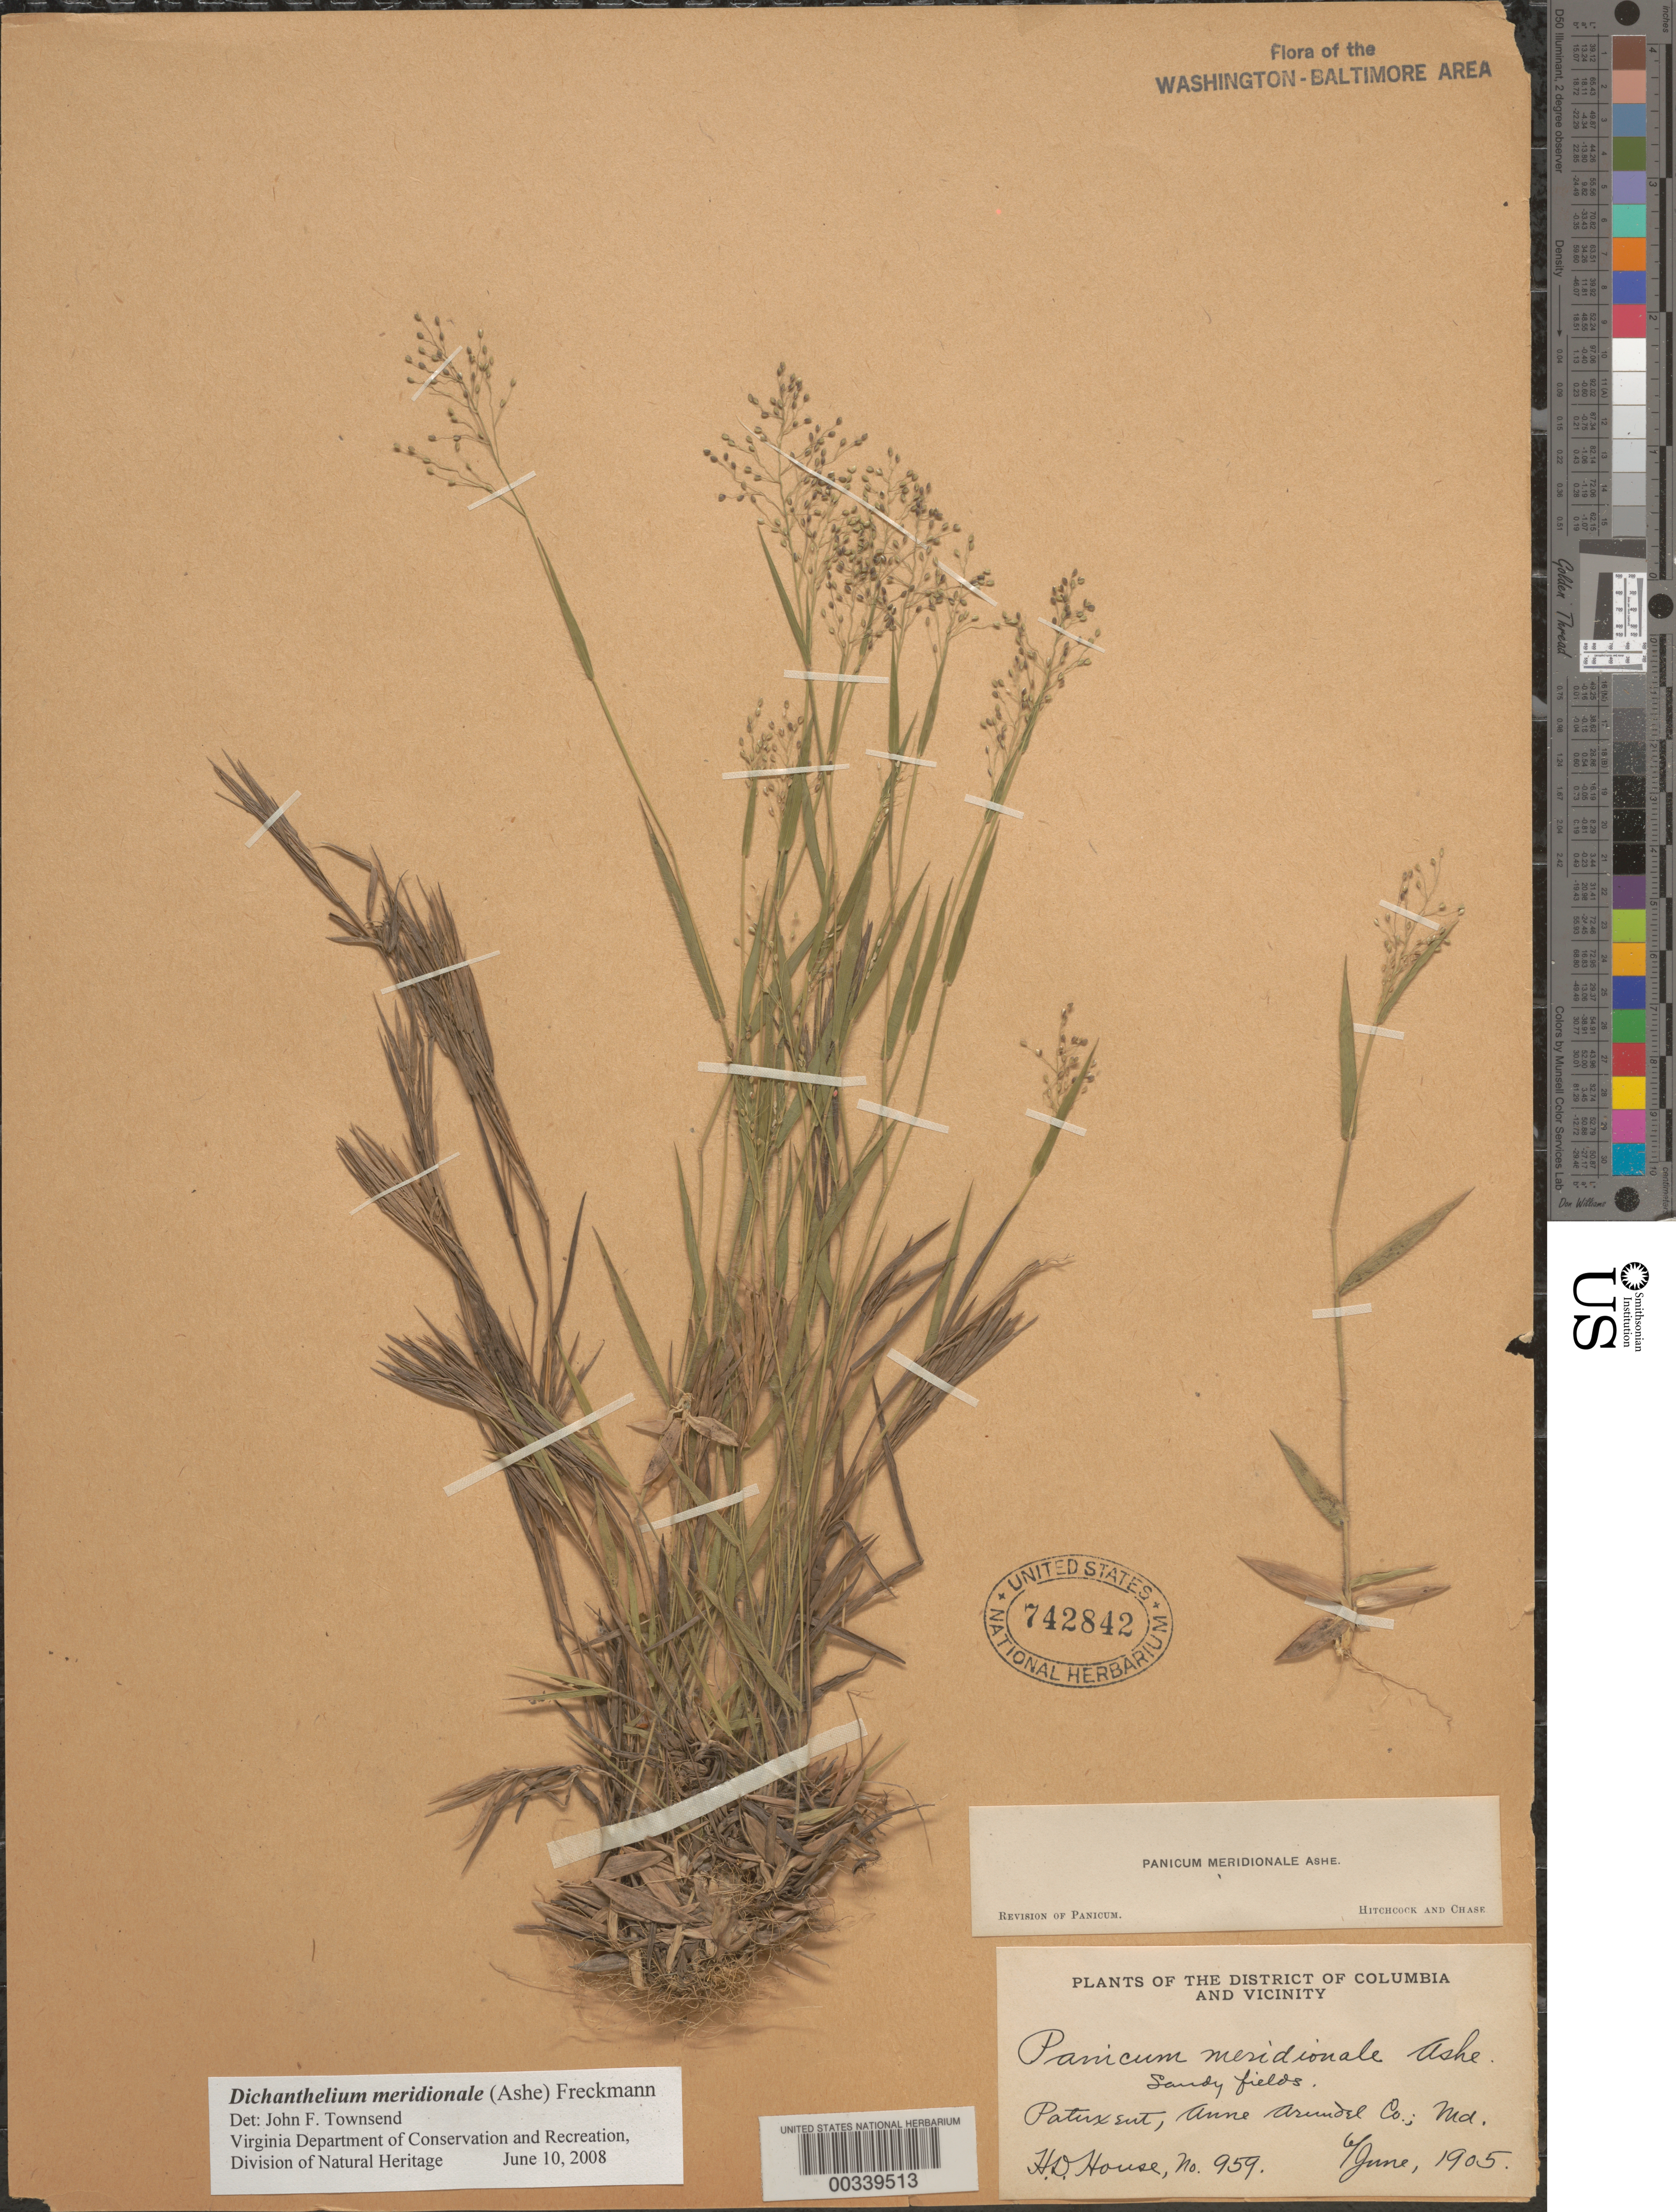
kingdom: Plantae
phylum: Tracheophyta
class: Liliopsida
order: Poales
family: Poaceae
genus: Dichanthelium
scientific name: Dichanthelium meridionale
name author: (Ashe) Freckmann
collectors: H. D. House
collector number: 959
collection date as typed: Jun 1905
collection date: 1905-06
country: United States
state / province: Maryland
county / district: Anne Arundel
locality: Patuxent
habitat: Sandy fields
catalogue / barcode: US 742842